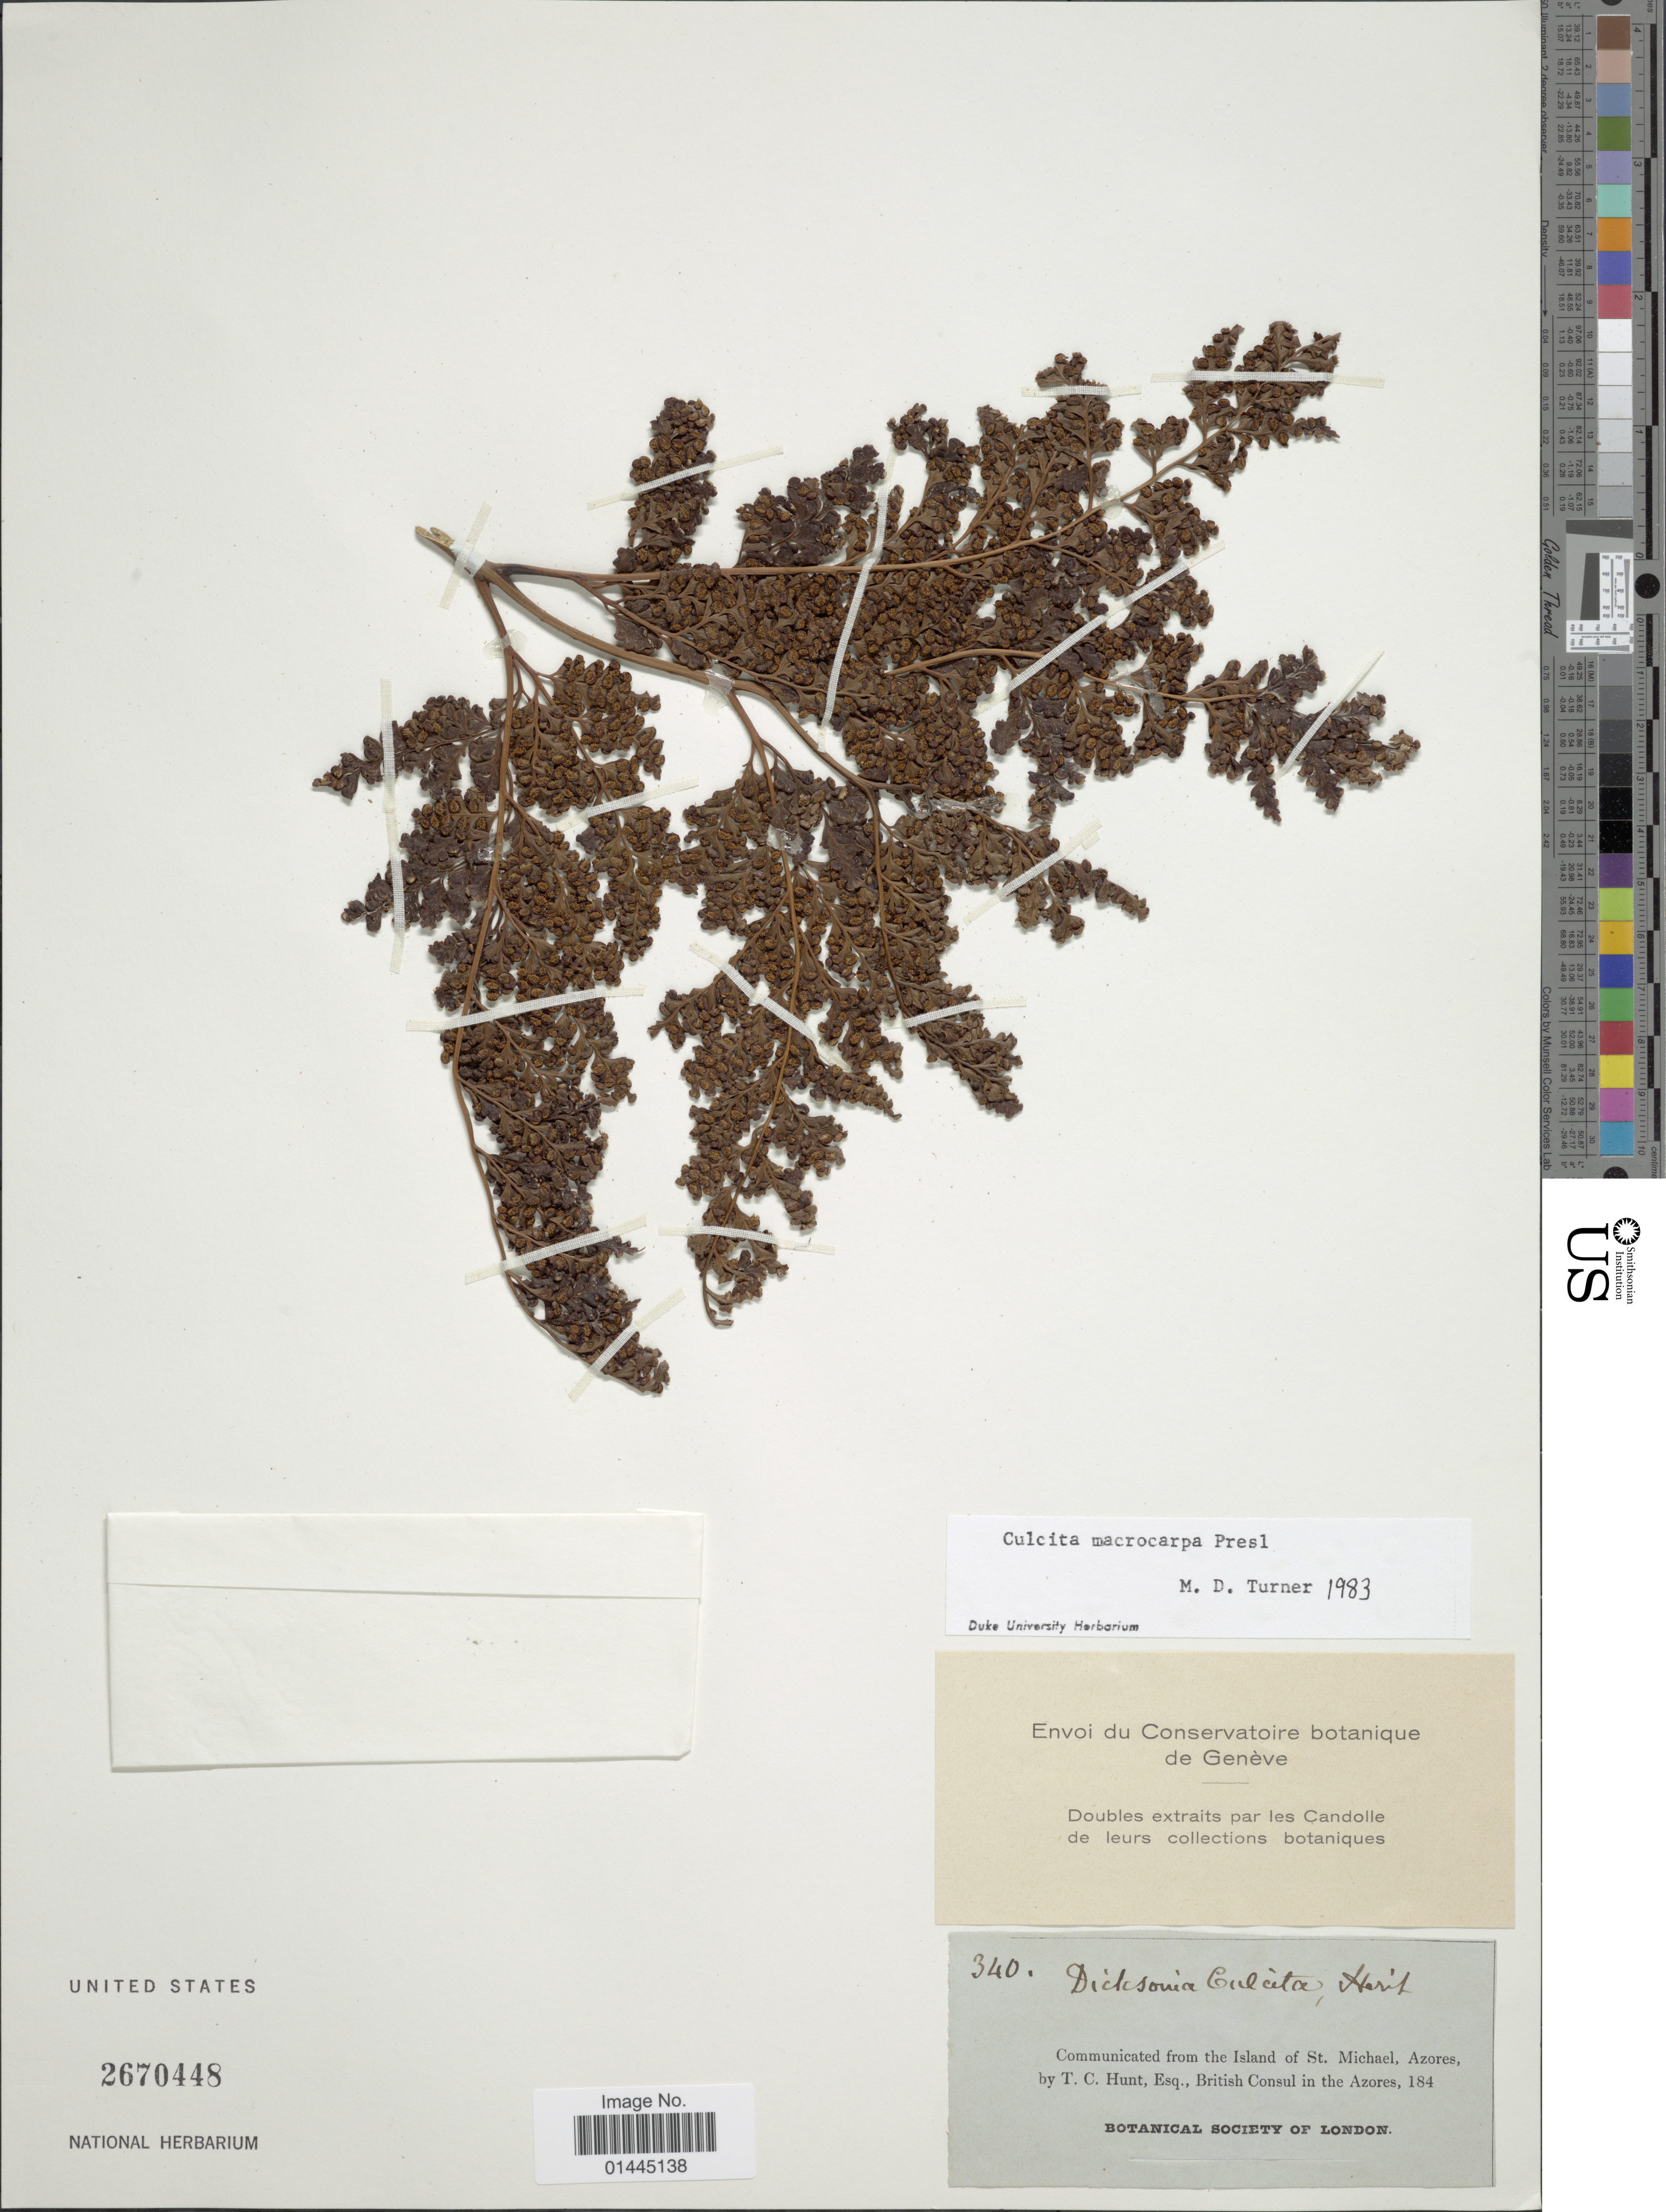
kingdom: Plantae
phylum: Tracheophyta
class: Polypodiopsida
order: Cyatheales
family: Culcitaceae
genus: Culcita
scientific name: Culcita macrocarpa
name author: C. Presl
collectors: Botanical Society of London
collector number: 340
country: Portugal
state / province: Azores (Aut. Reg.)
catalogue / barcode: US 2670448